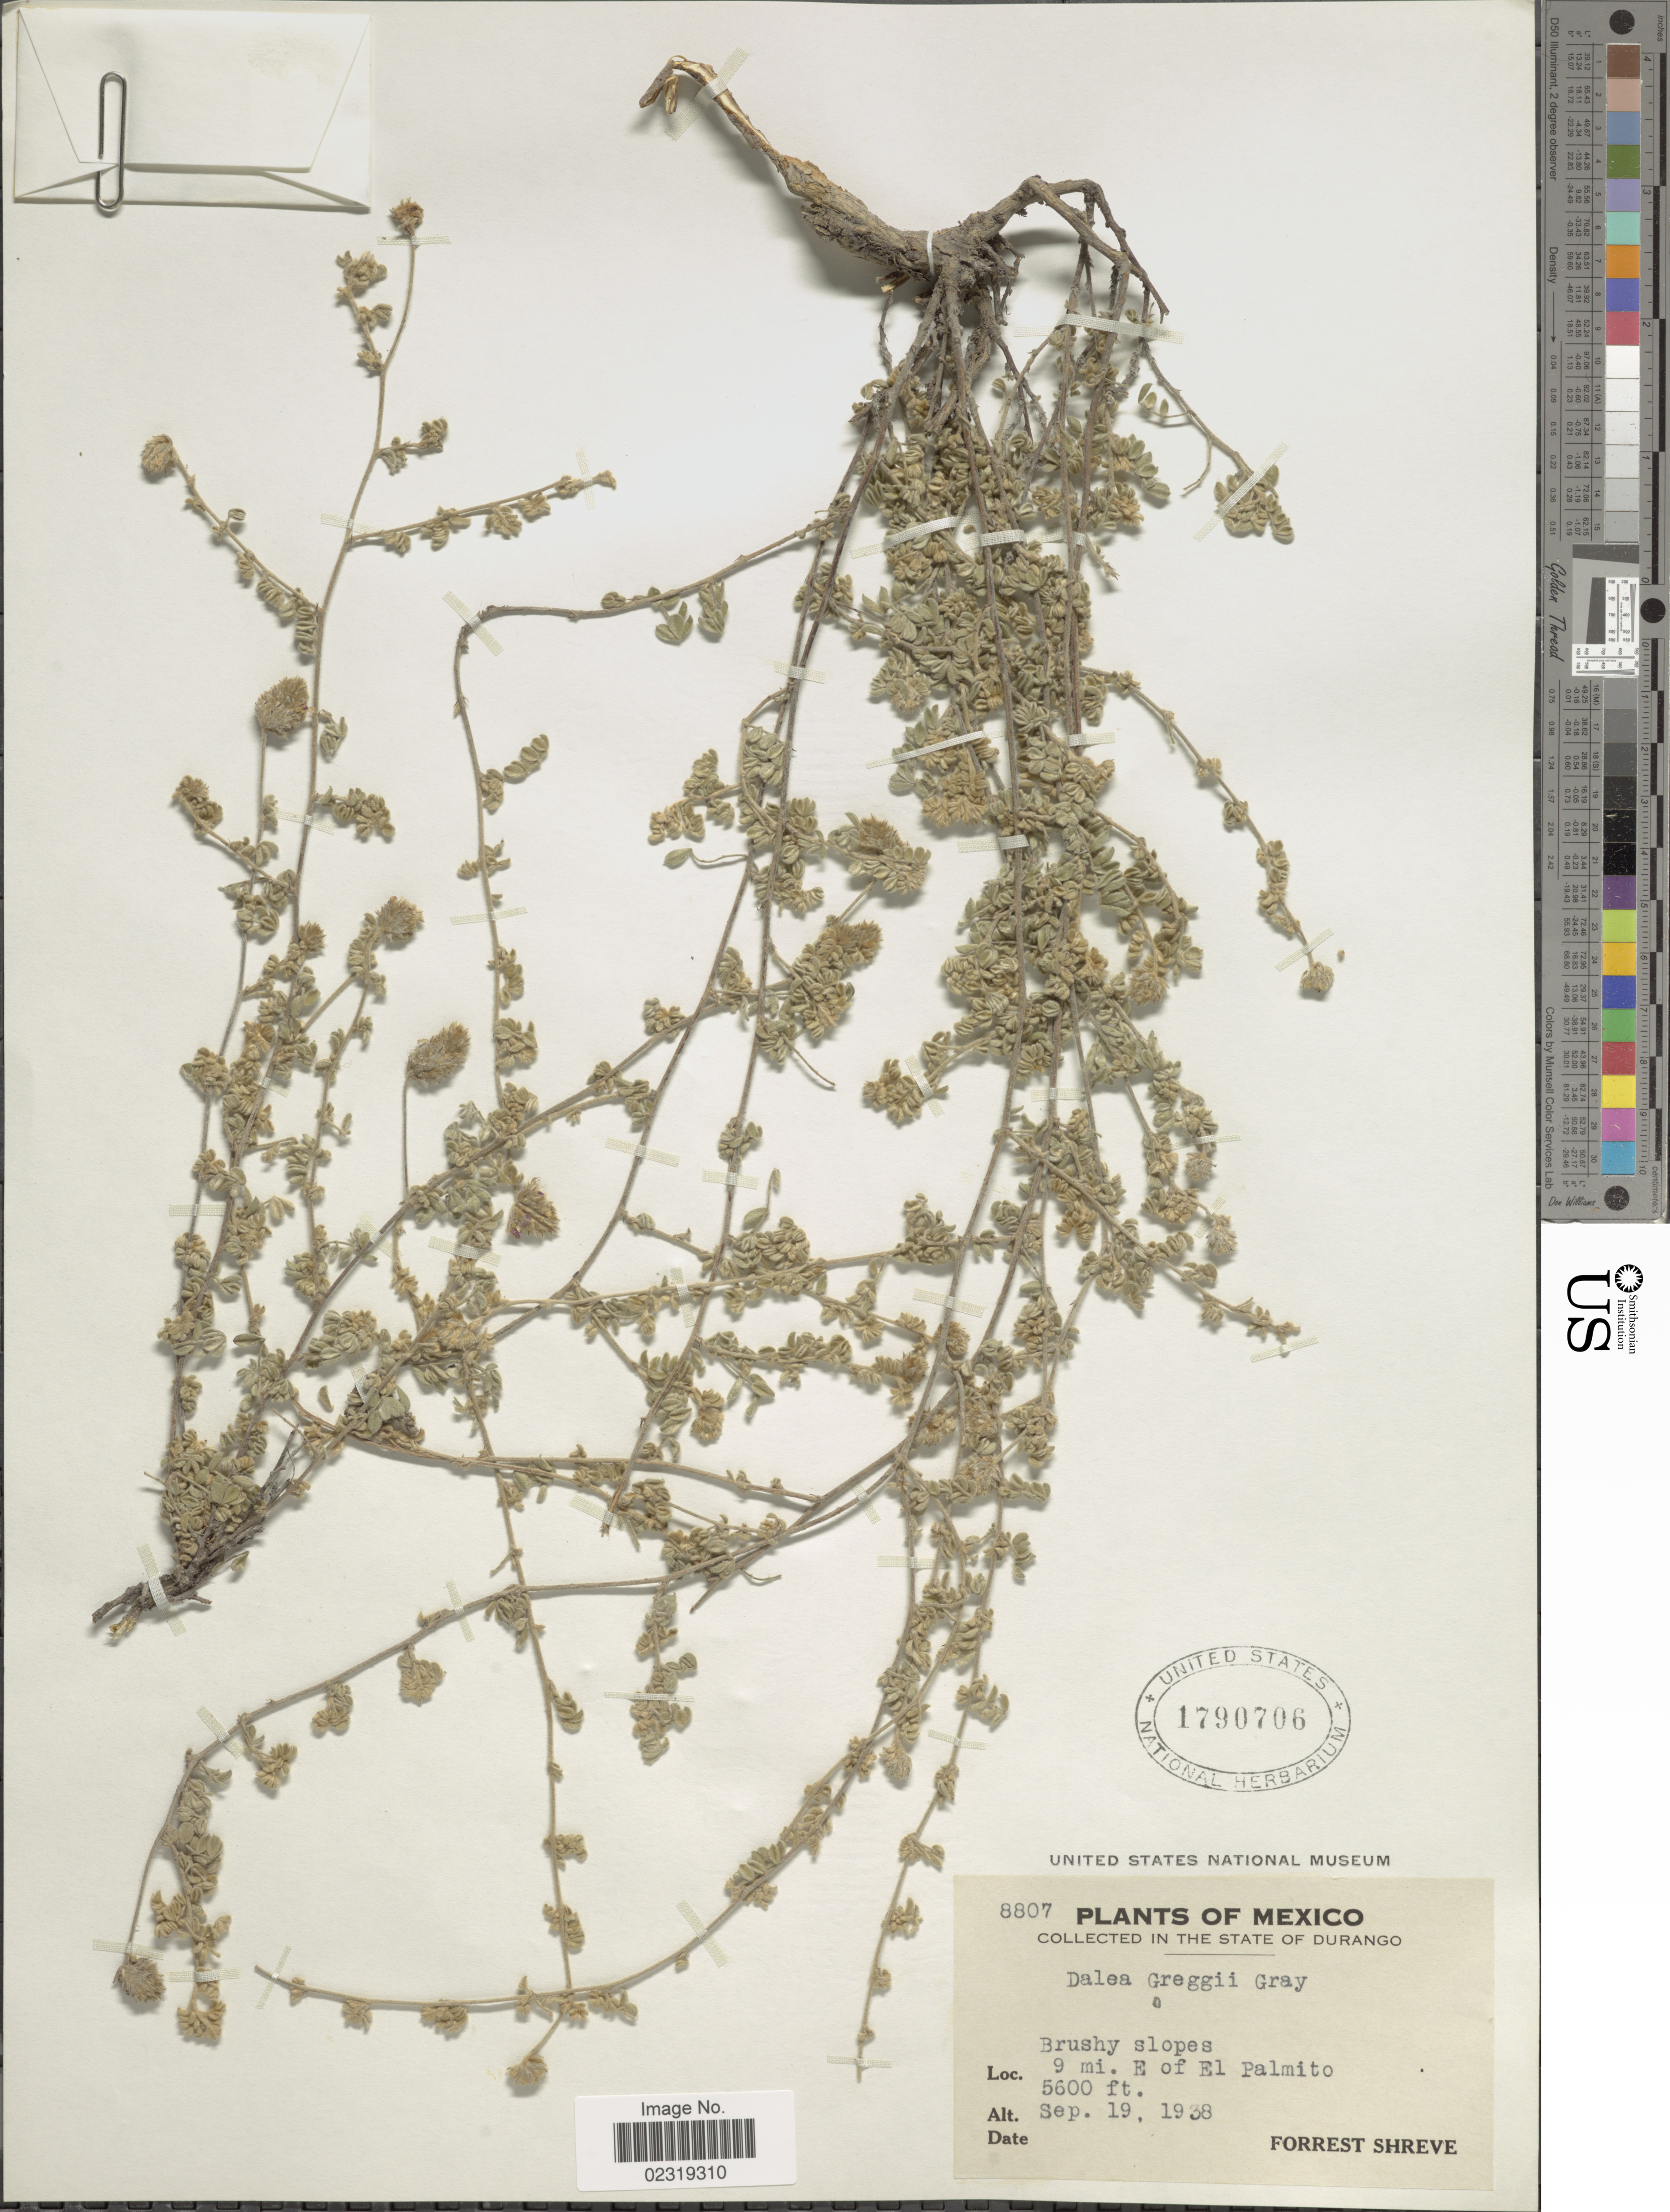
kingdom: Plantae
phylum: Tracheophyta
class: Magnoliopsida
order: Fabales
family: Fabaceae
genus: Dalea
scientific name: Dalea greggii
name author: A. Gray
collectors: F. Shreve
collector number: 8807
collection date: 1938-09-19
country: Mexico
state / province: Durango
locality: In the State of Durango. 9 mi. E of El Palmito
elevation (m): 1707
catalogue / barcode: US 1790706